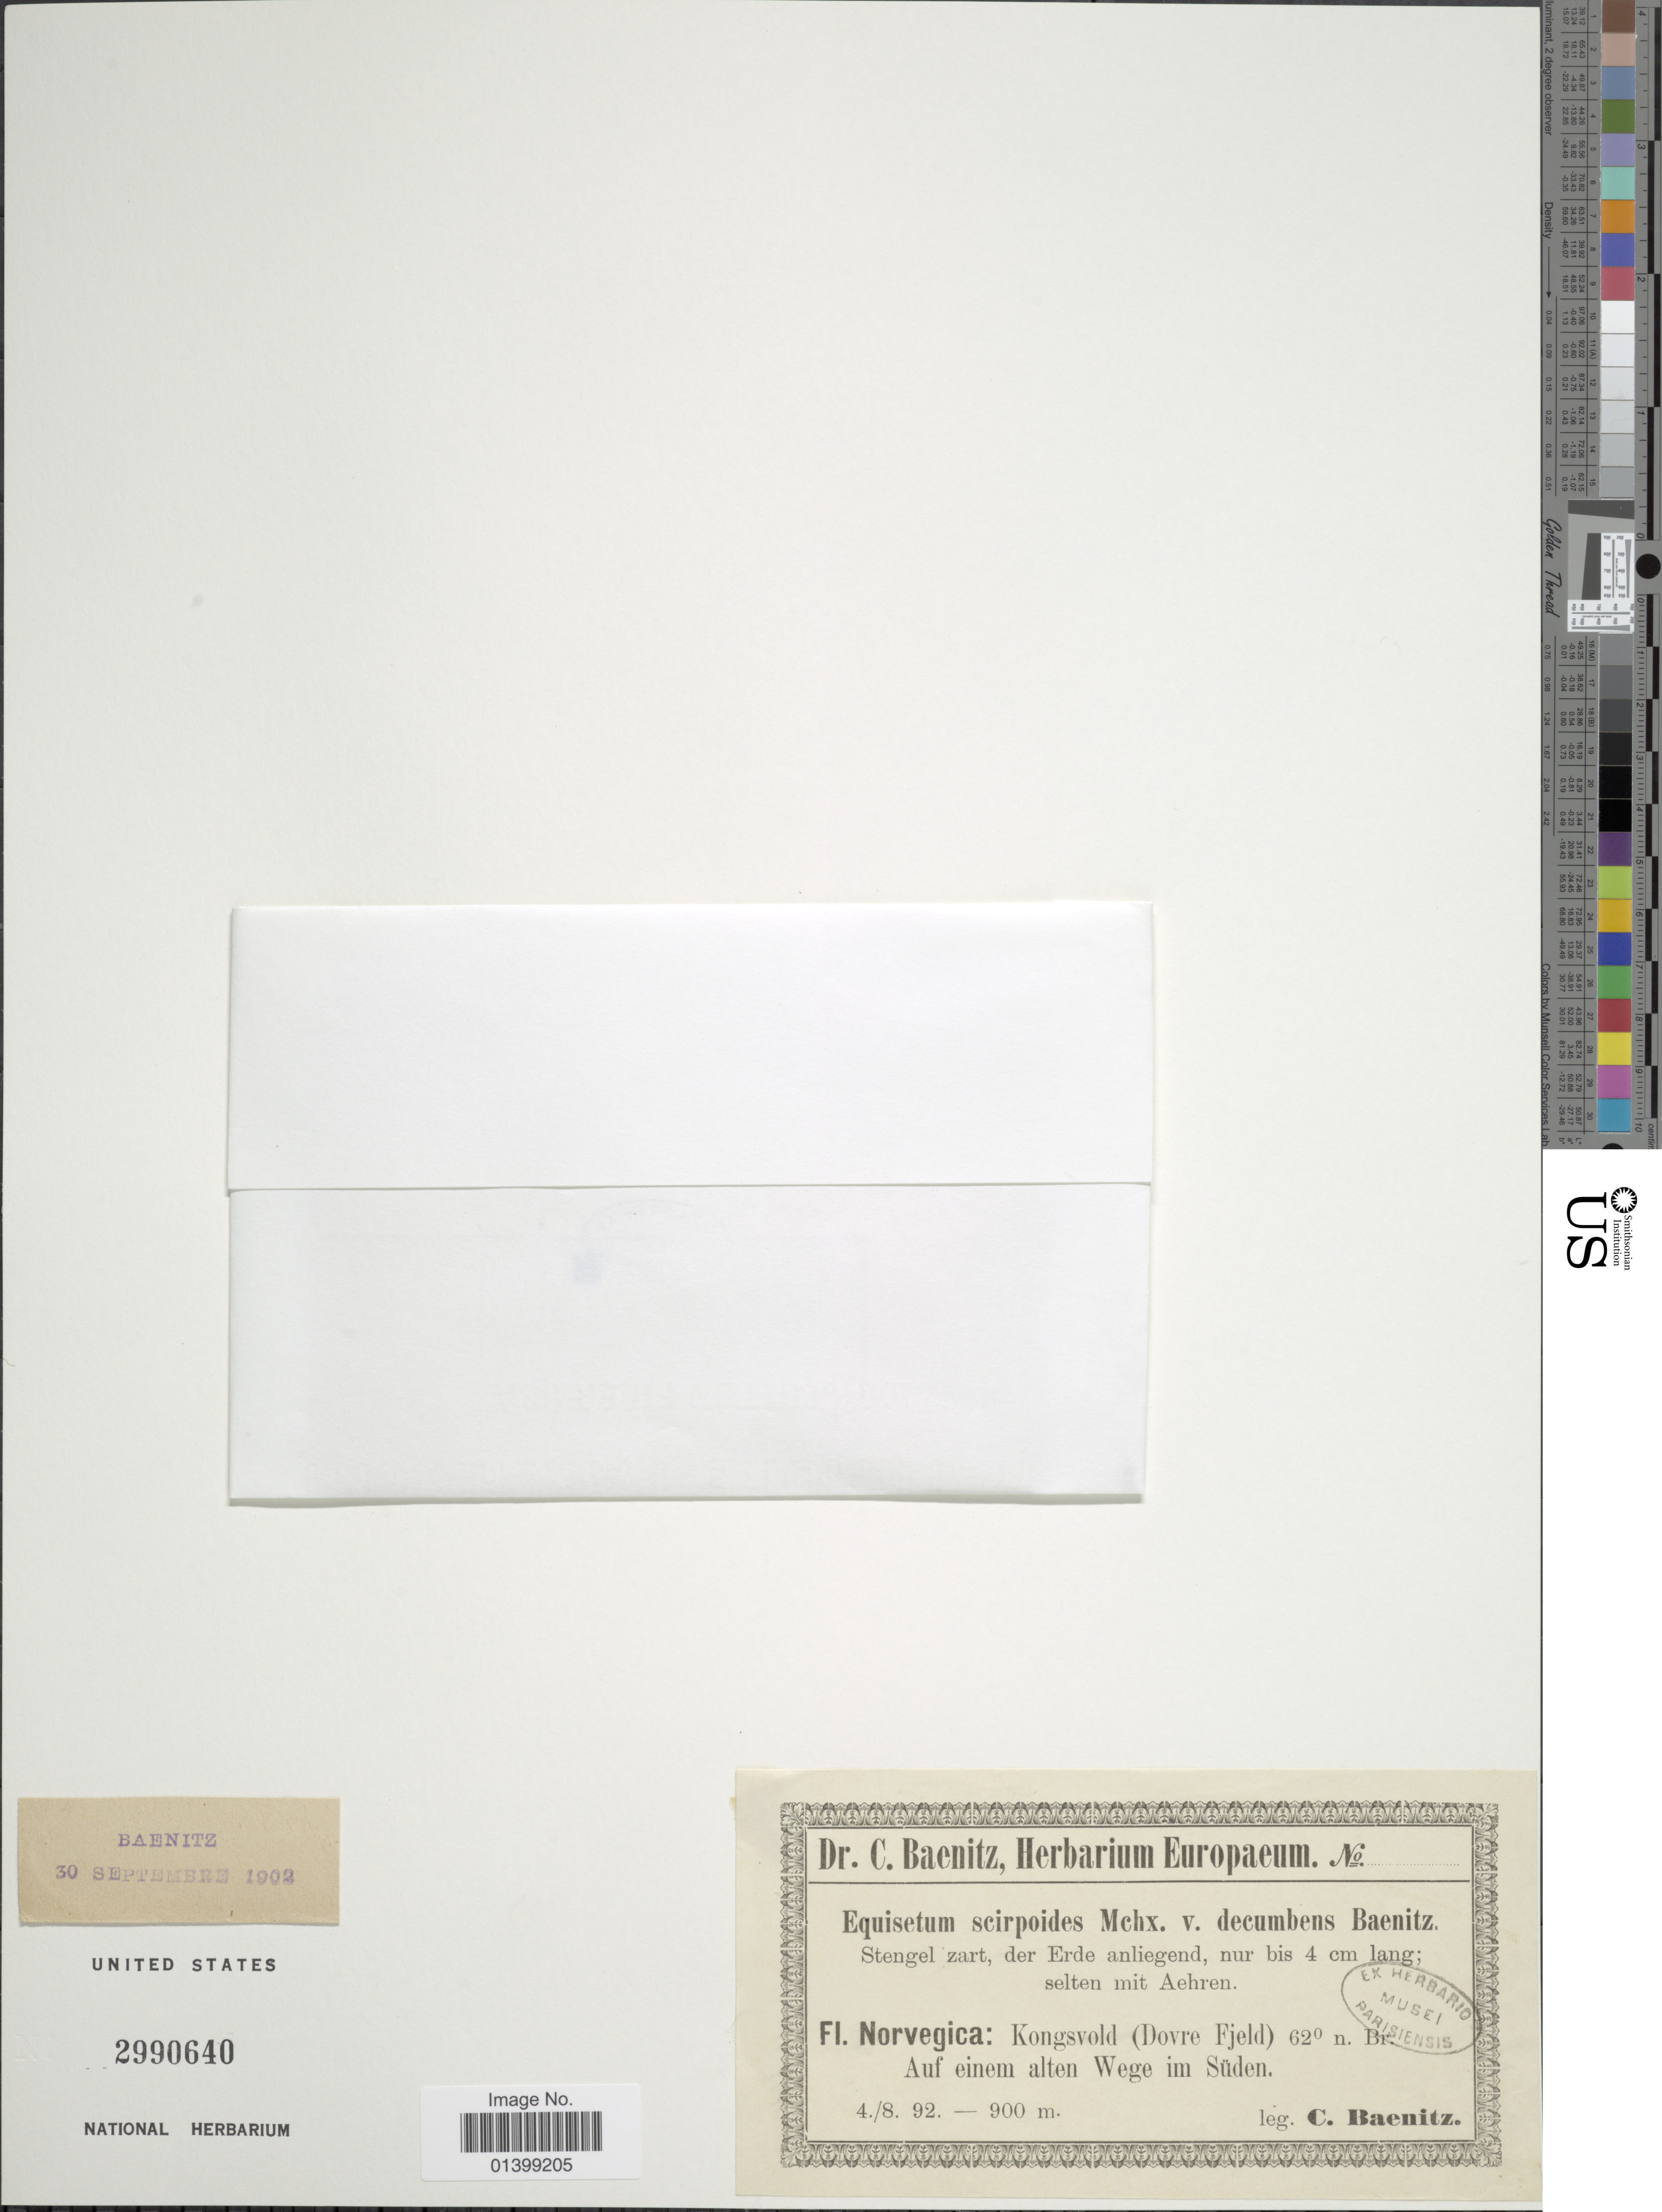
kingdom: Plantae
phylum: Tracheophyta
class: Polypodiopsida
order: Equisetales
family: Equisetaceae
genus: Equisetum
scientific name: Equisetum scirpoides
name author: Michx.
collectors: C. G. Baenitz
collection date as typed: Transcribed d/m/y: 4/8/92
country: Norway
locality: Kongsvold (Dovre Fjeld), Auf einem alten Wege im Süden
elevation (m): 900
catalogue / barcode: US 2990640